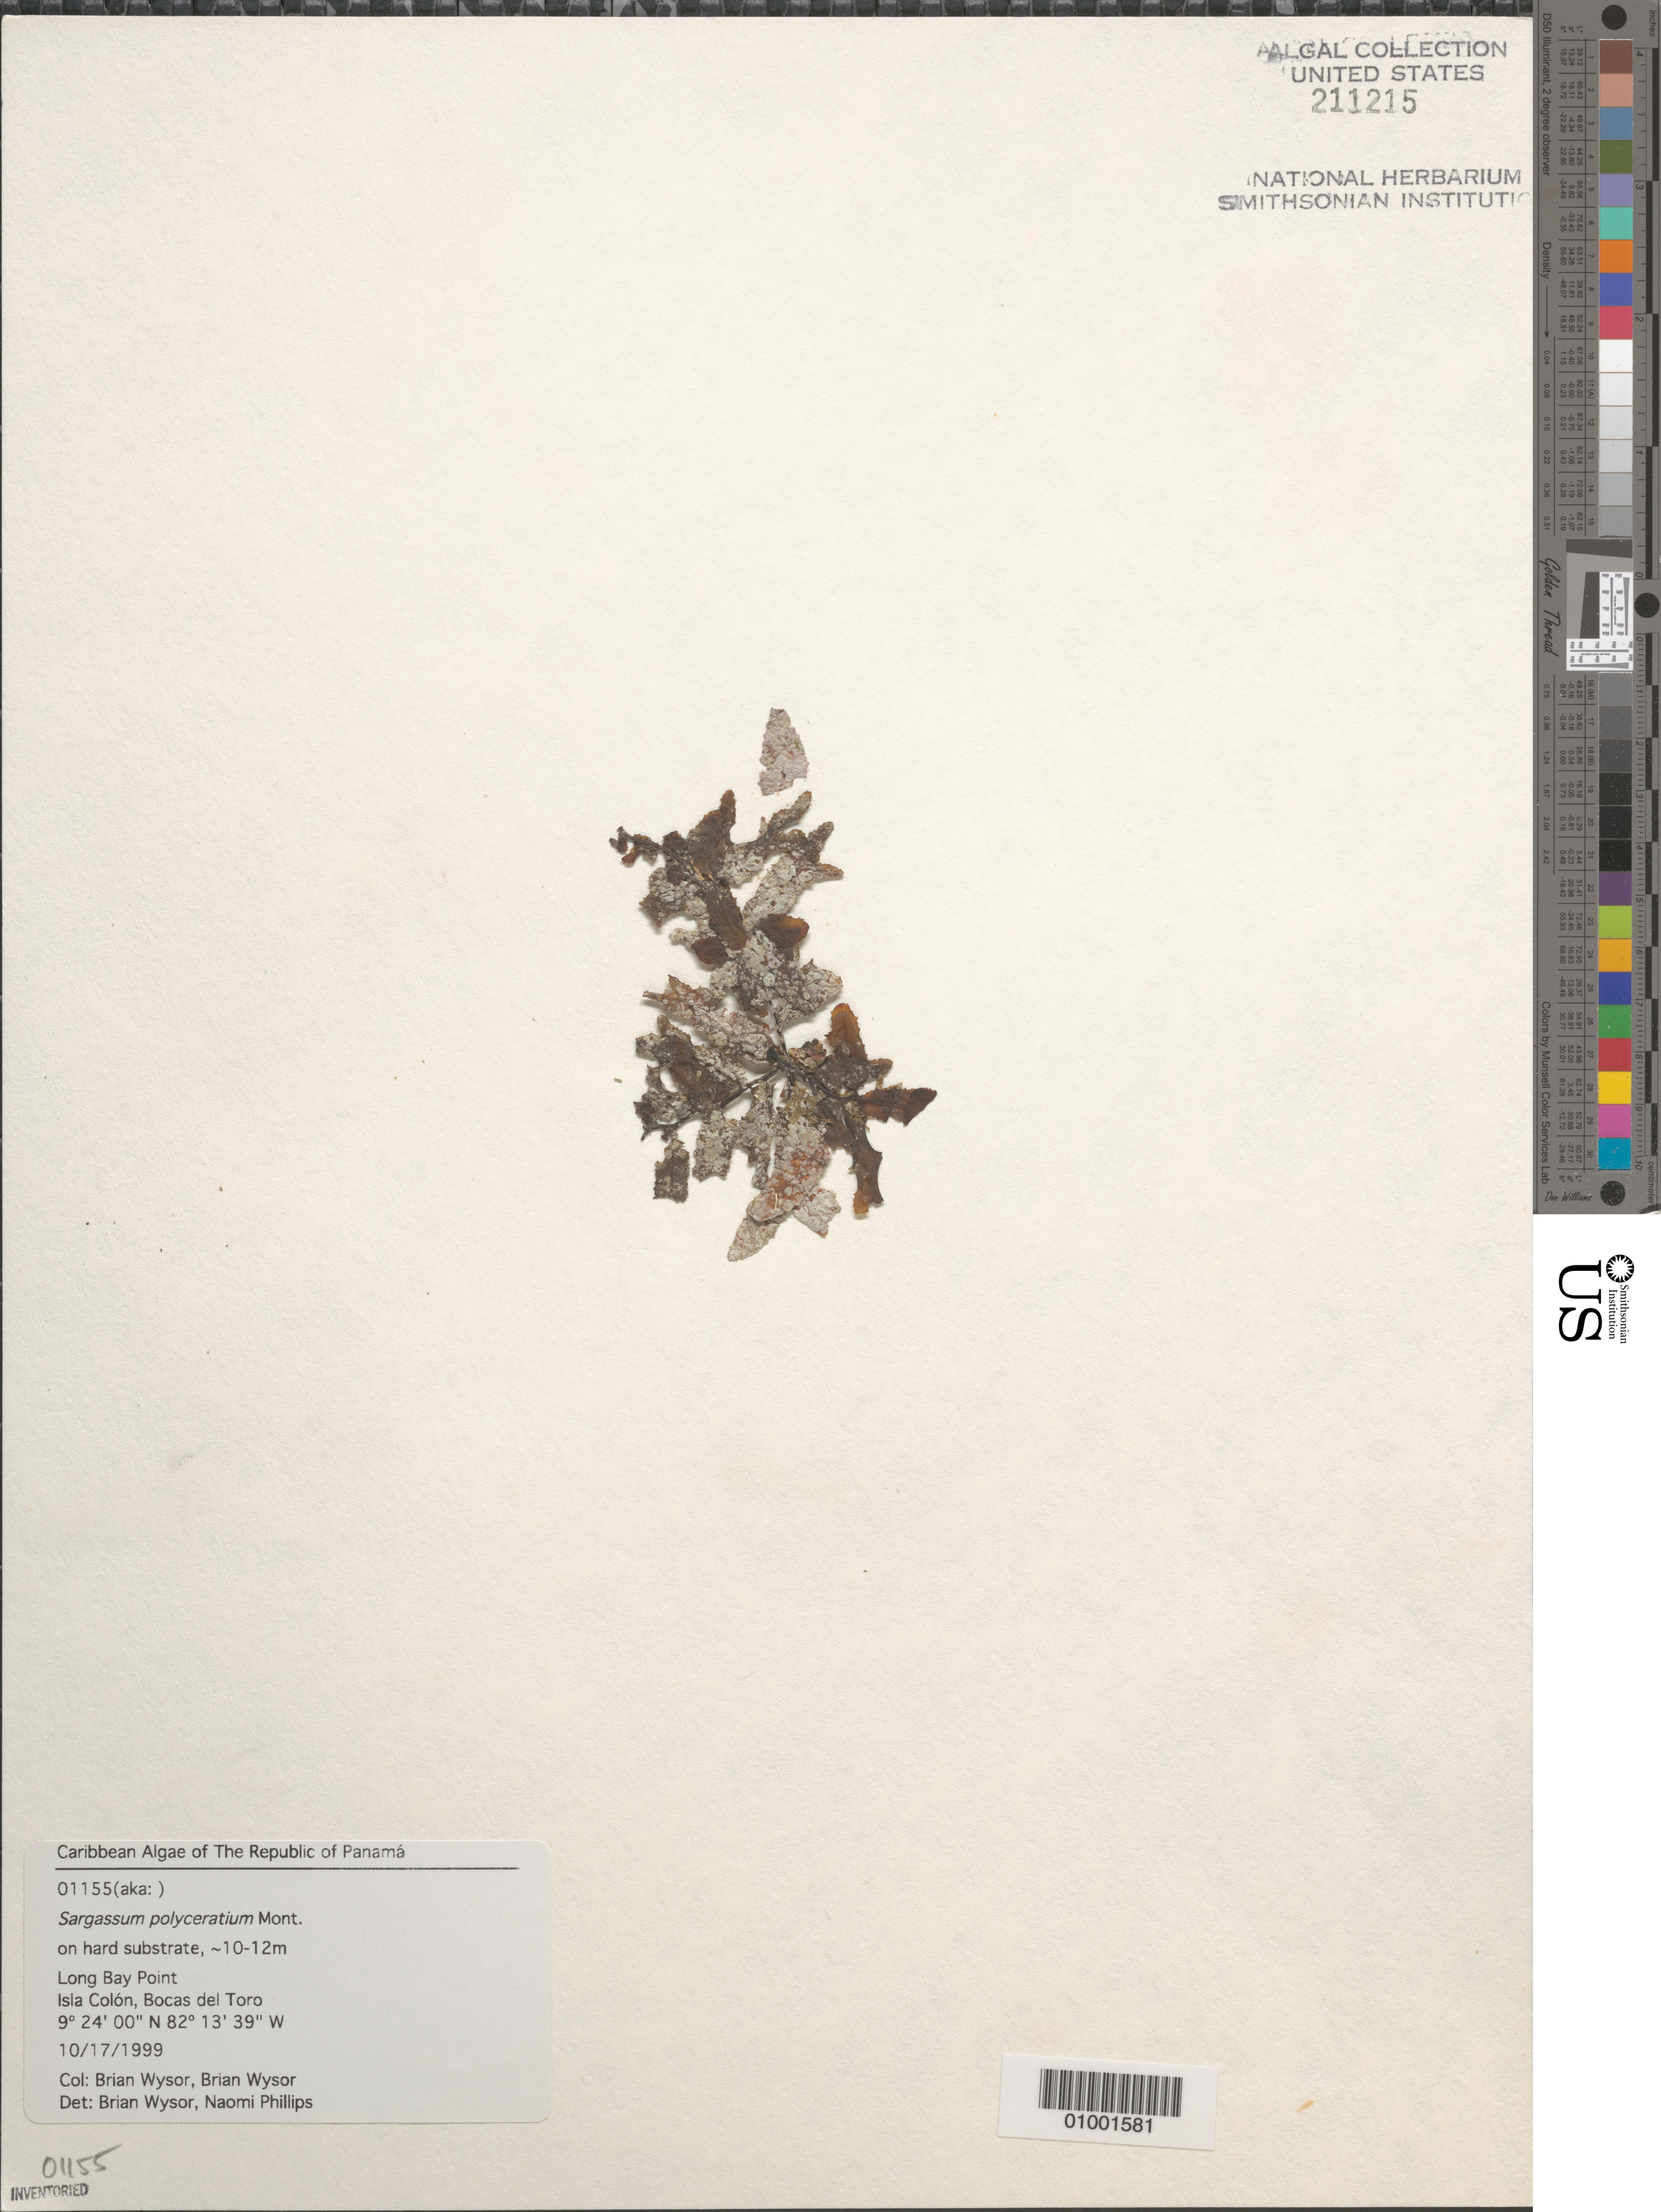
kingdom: Chromista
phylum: Ochrophyta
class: Phaeophyceae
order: Fucales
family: Sargassaceae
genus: Sargassum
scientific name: Sargassum polyceratium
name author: Mont.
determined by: Wysor, B.; Phillips, N.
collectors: B. Wysor & W. Kooistra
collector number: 01155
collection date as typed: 17 Oct 1999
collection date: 1999-10-17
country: Panama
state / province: Bocas del Toro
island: Colón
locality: Long Bay Point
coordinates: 9 24' 00" N, 82 13' 39" W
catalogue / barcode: US 211215